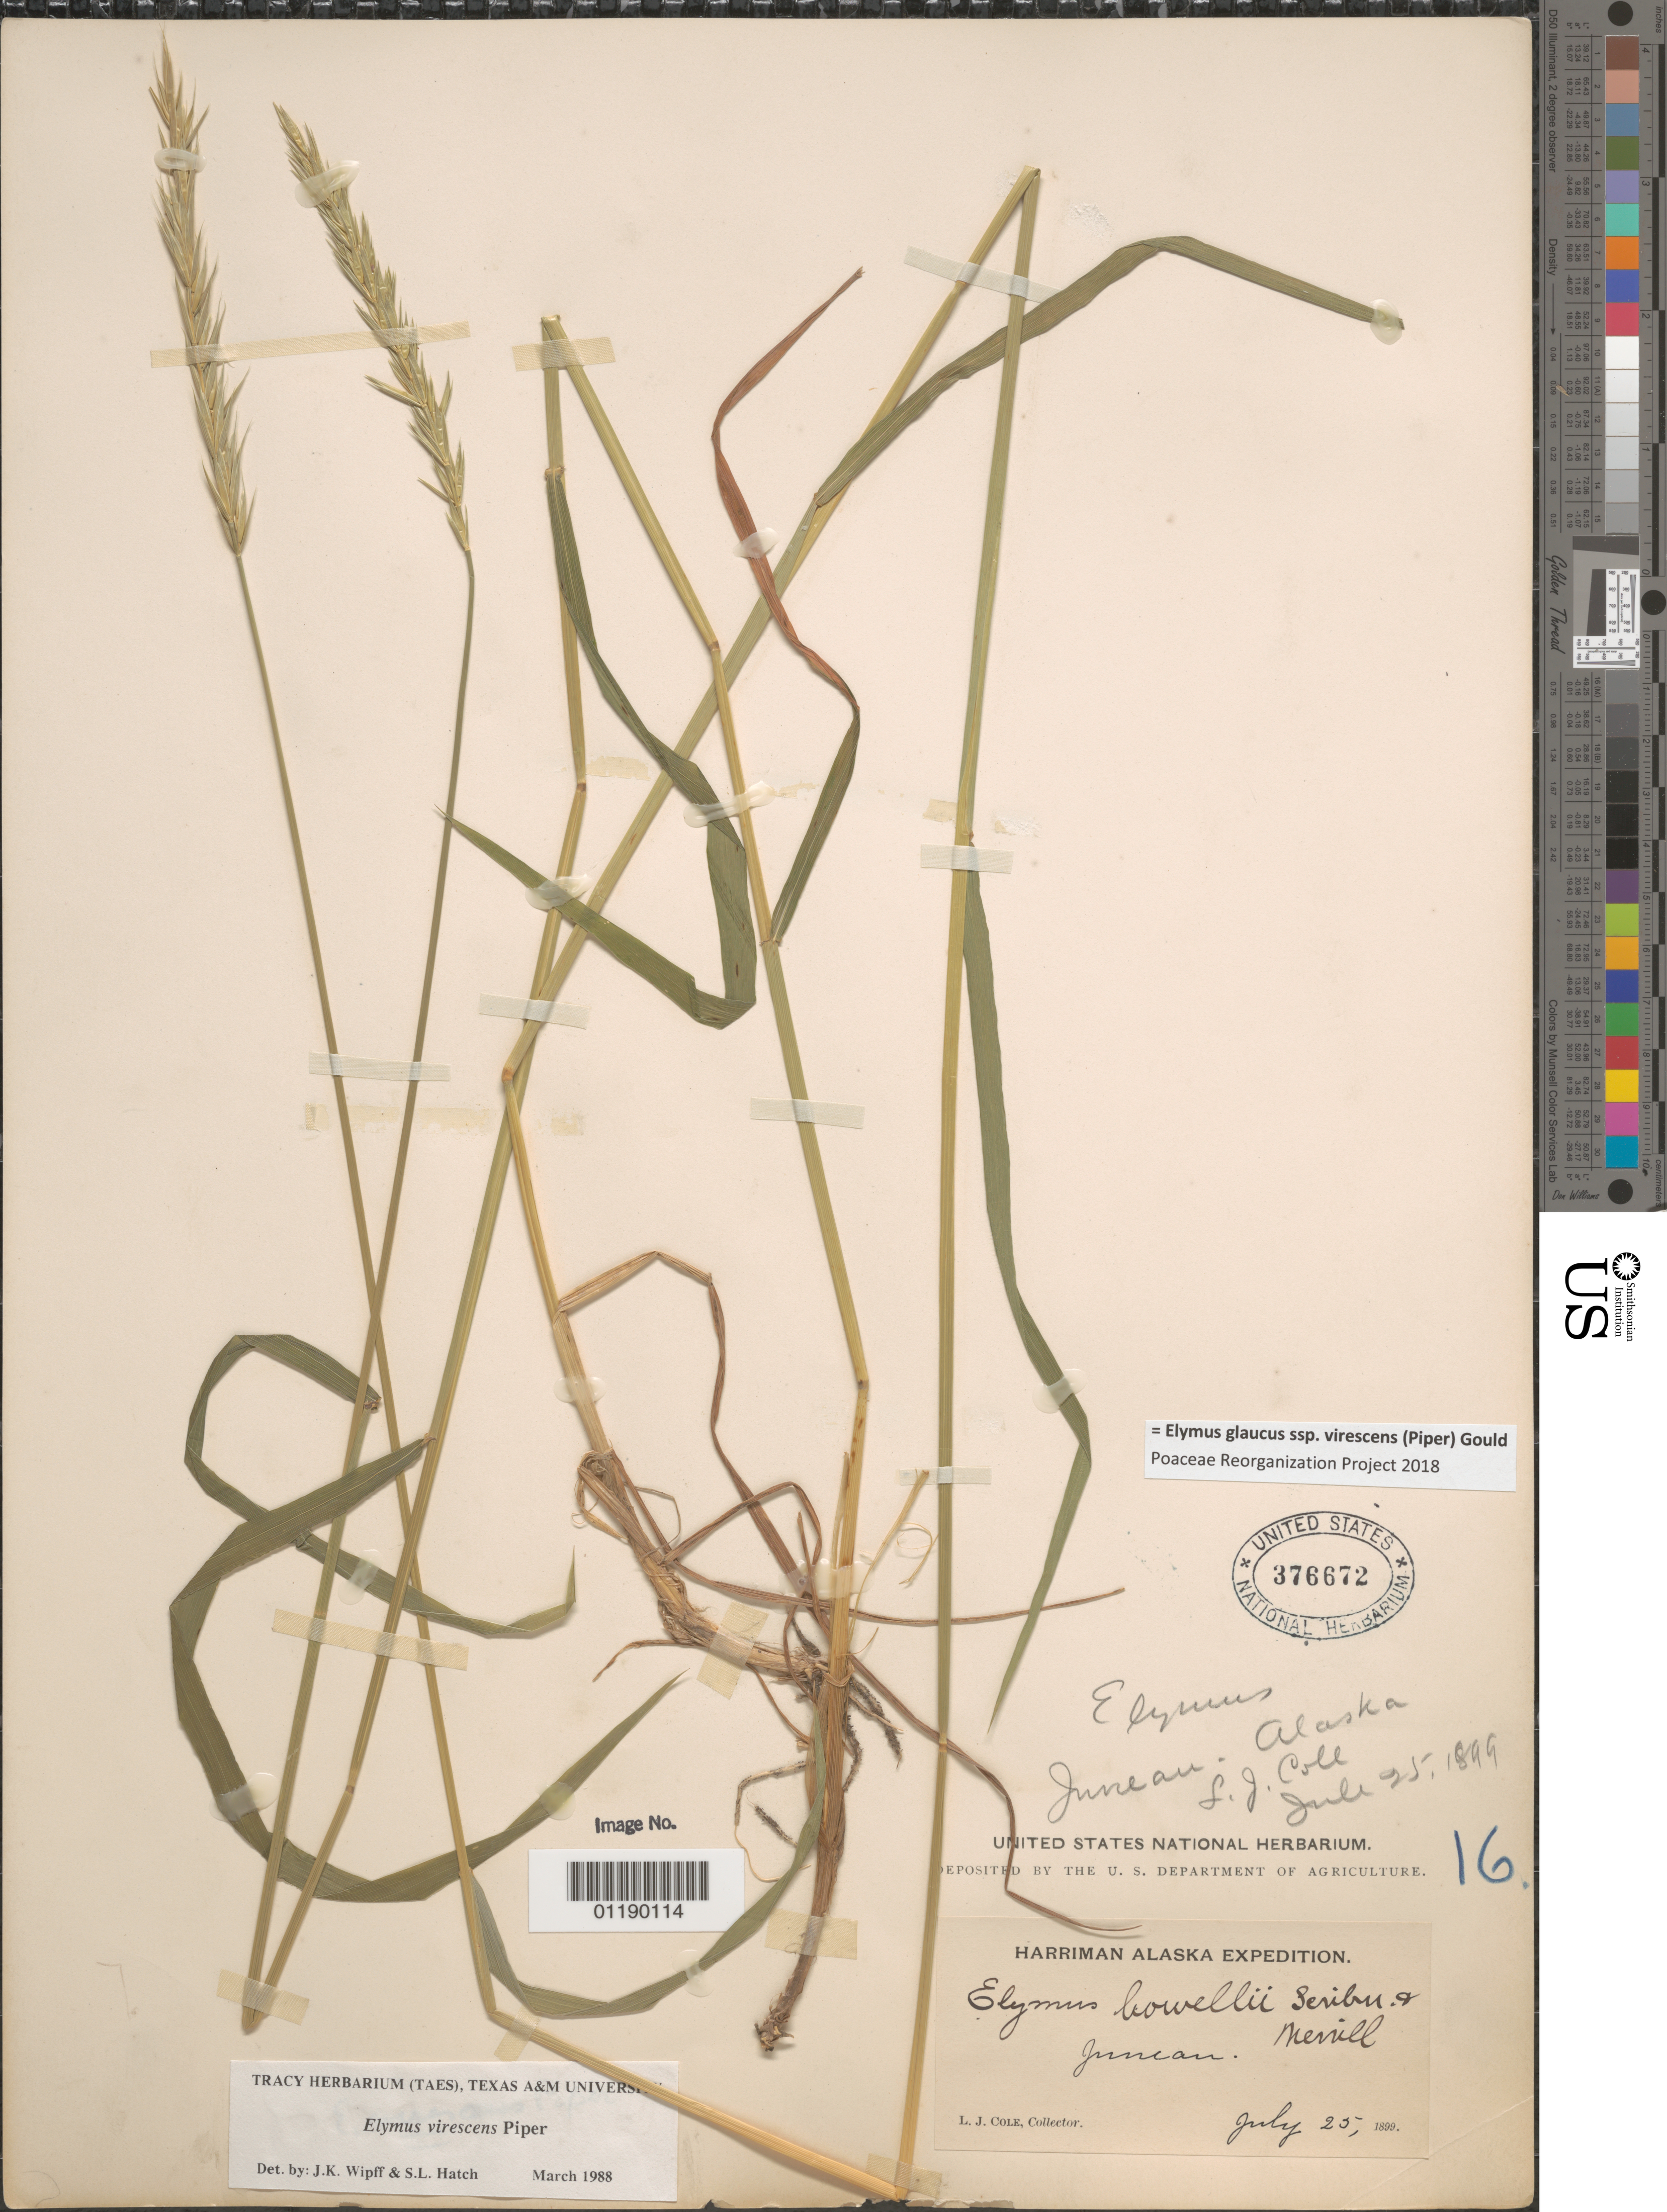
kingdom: Plantae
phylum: Tracheophyta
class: Liliopsida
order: Poales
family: Poaceae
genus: Elymus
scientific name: Elymus glaucus subsp. virescens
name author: (Piper) Gould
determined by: Poaceae Reorganization Project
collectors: L. Cole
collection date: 1899-07-25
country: United States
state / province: Alaska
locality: Juneau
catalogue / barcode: US 376672